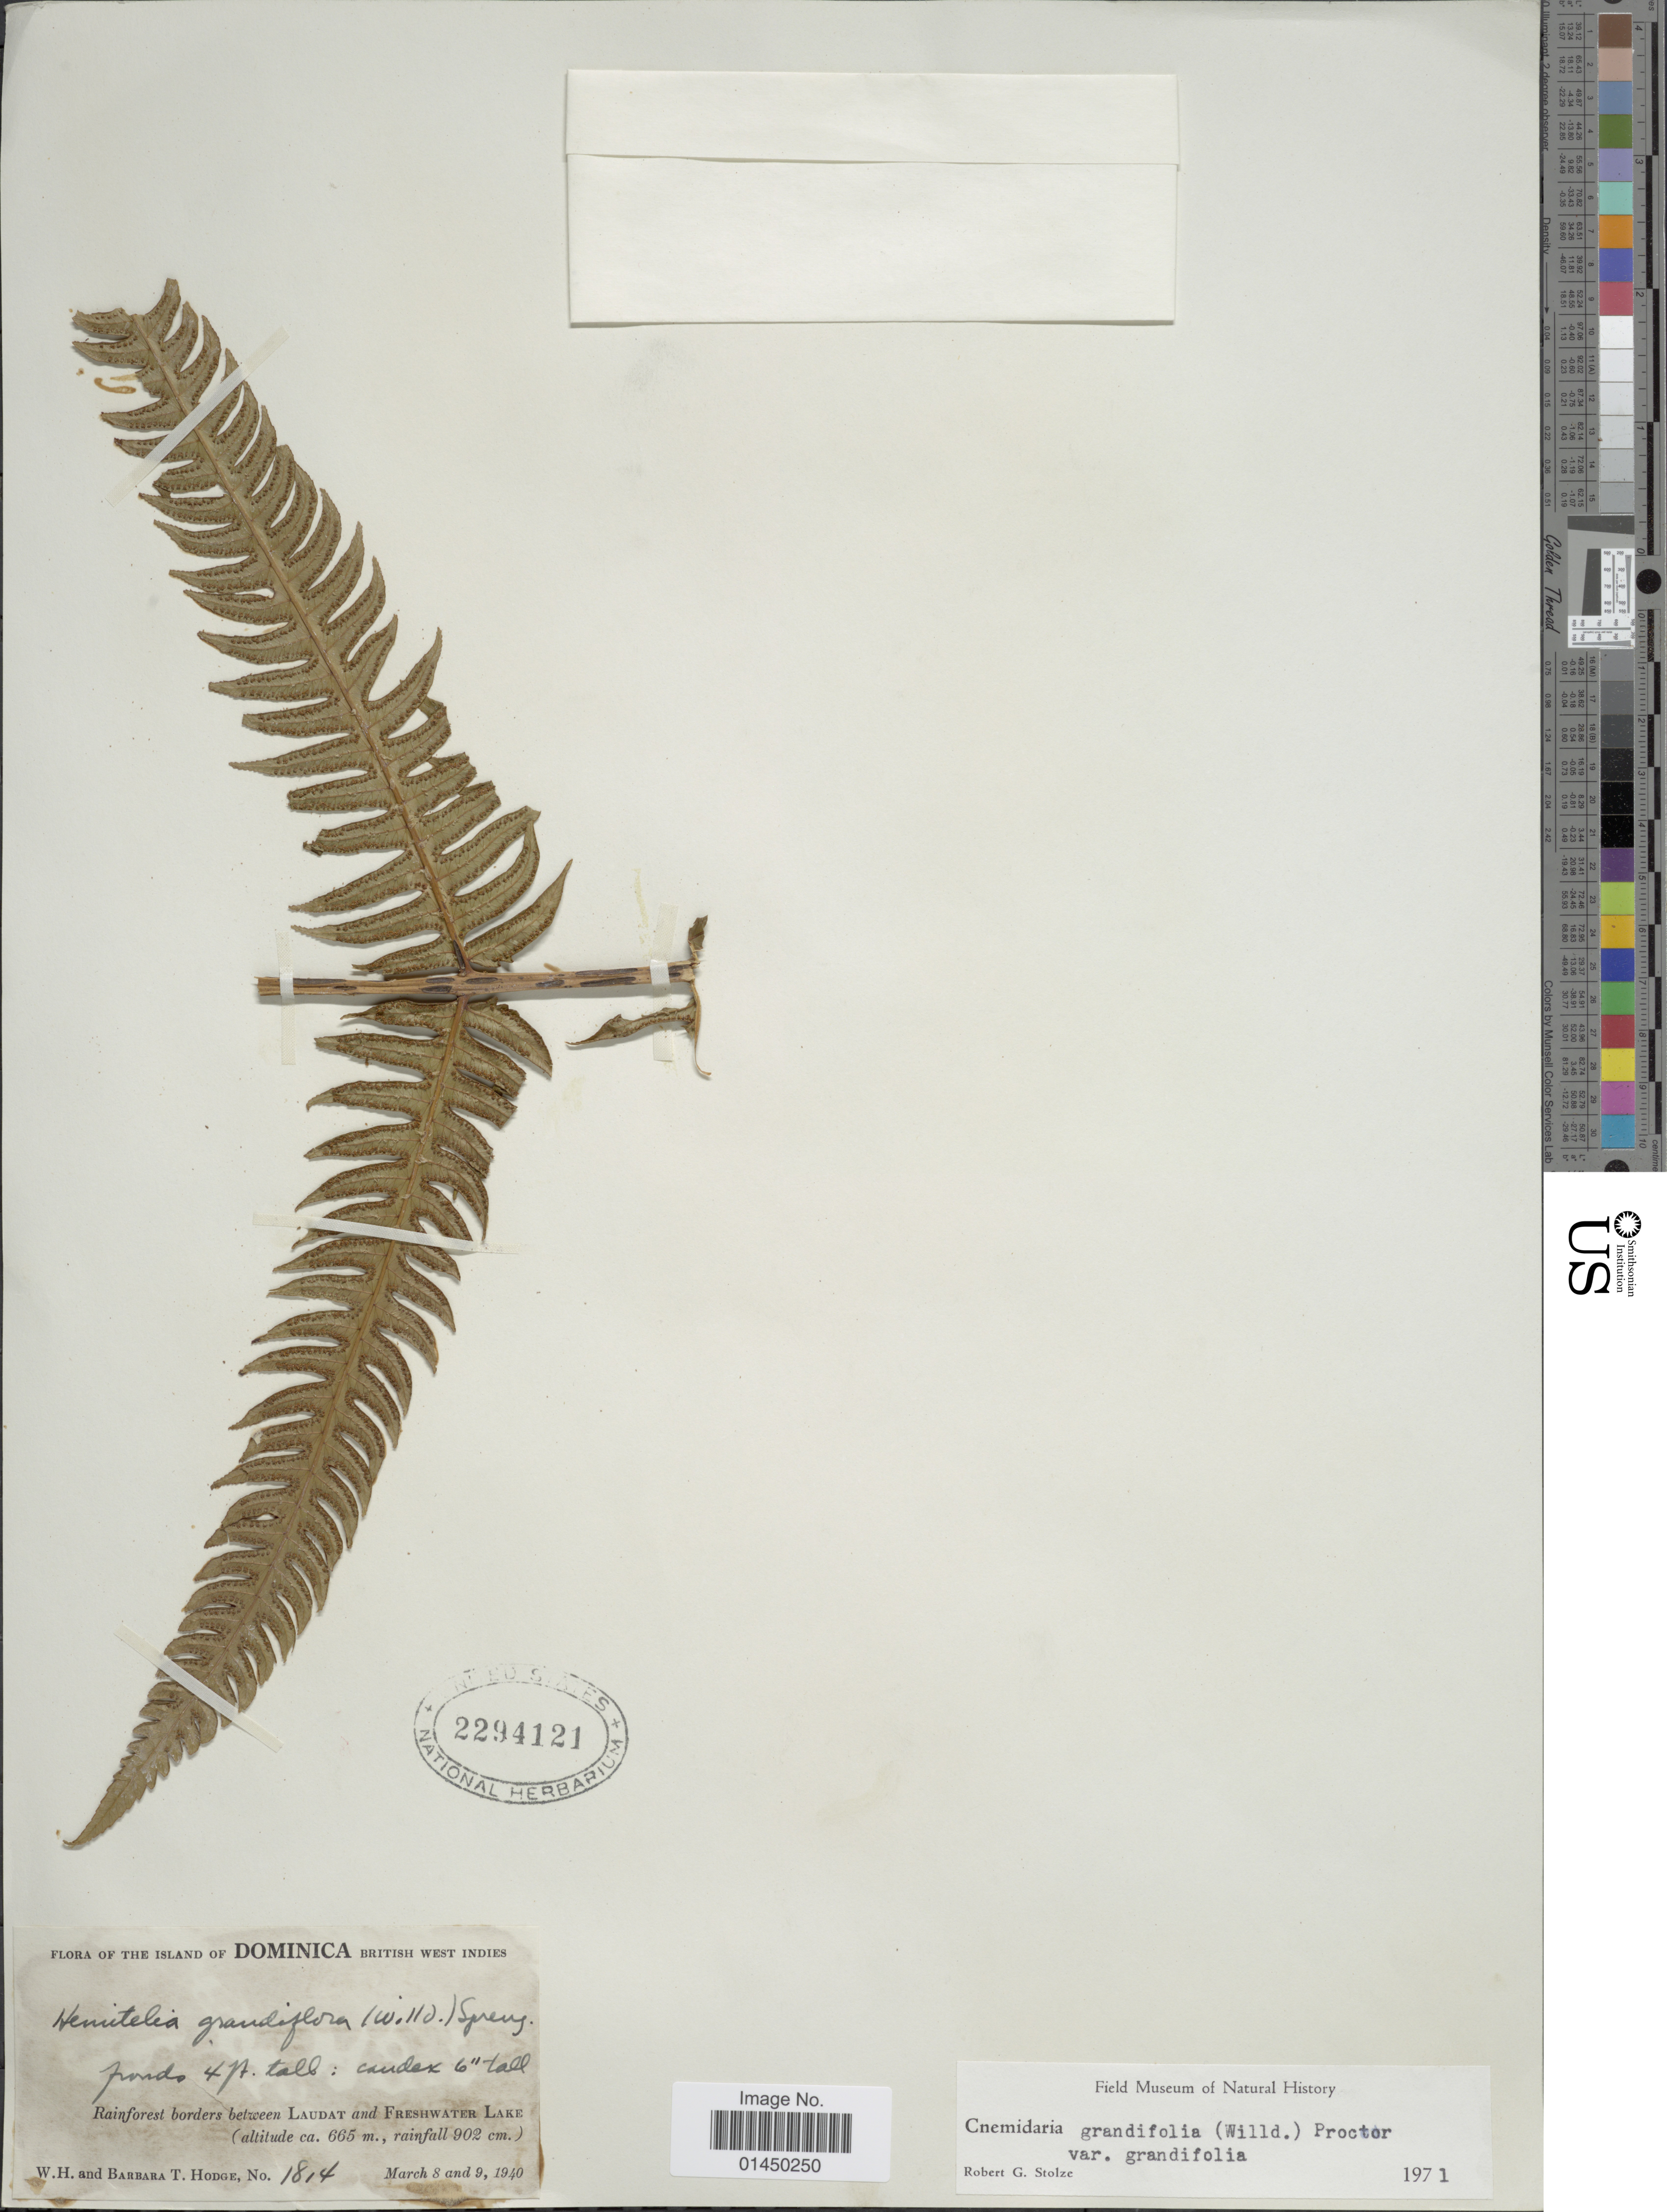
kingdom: Plantae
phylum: Tracheophyta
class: Polypodiopsida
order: Cyatheales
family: Cyatheaceae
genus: Cyathea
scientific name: Cyathea grandifolia var. grandifolia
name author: Willd.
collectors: W. Hodge & B. Hodge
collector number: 1814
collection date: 1940-03-08/1940-03-09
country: Dominica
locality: Rainforest borders between Laudat and Freshwater Lake.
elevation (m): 665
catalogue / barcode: US 2294121